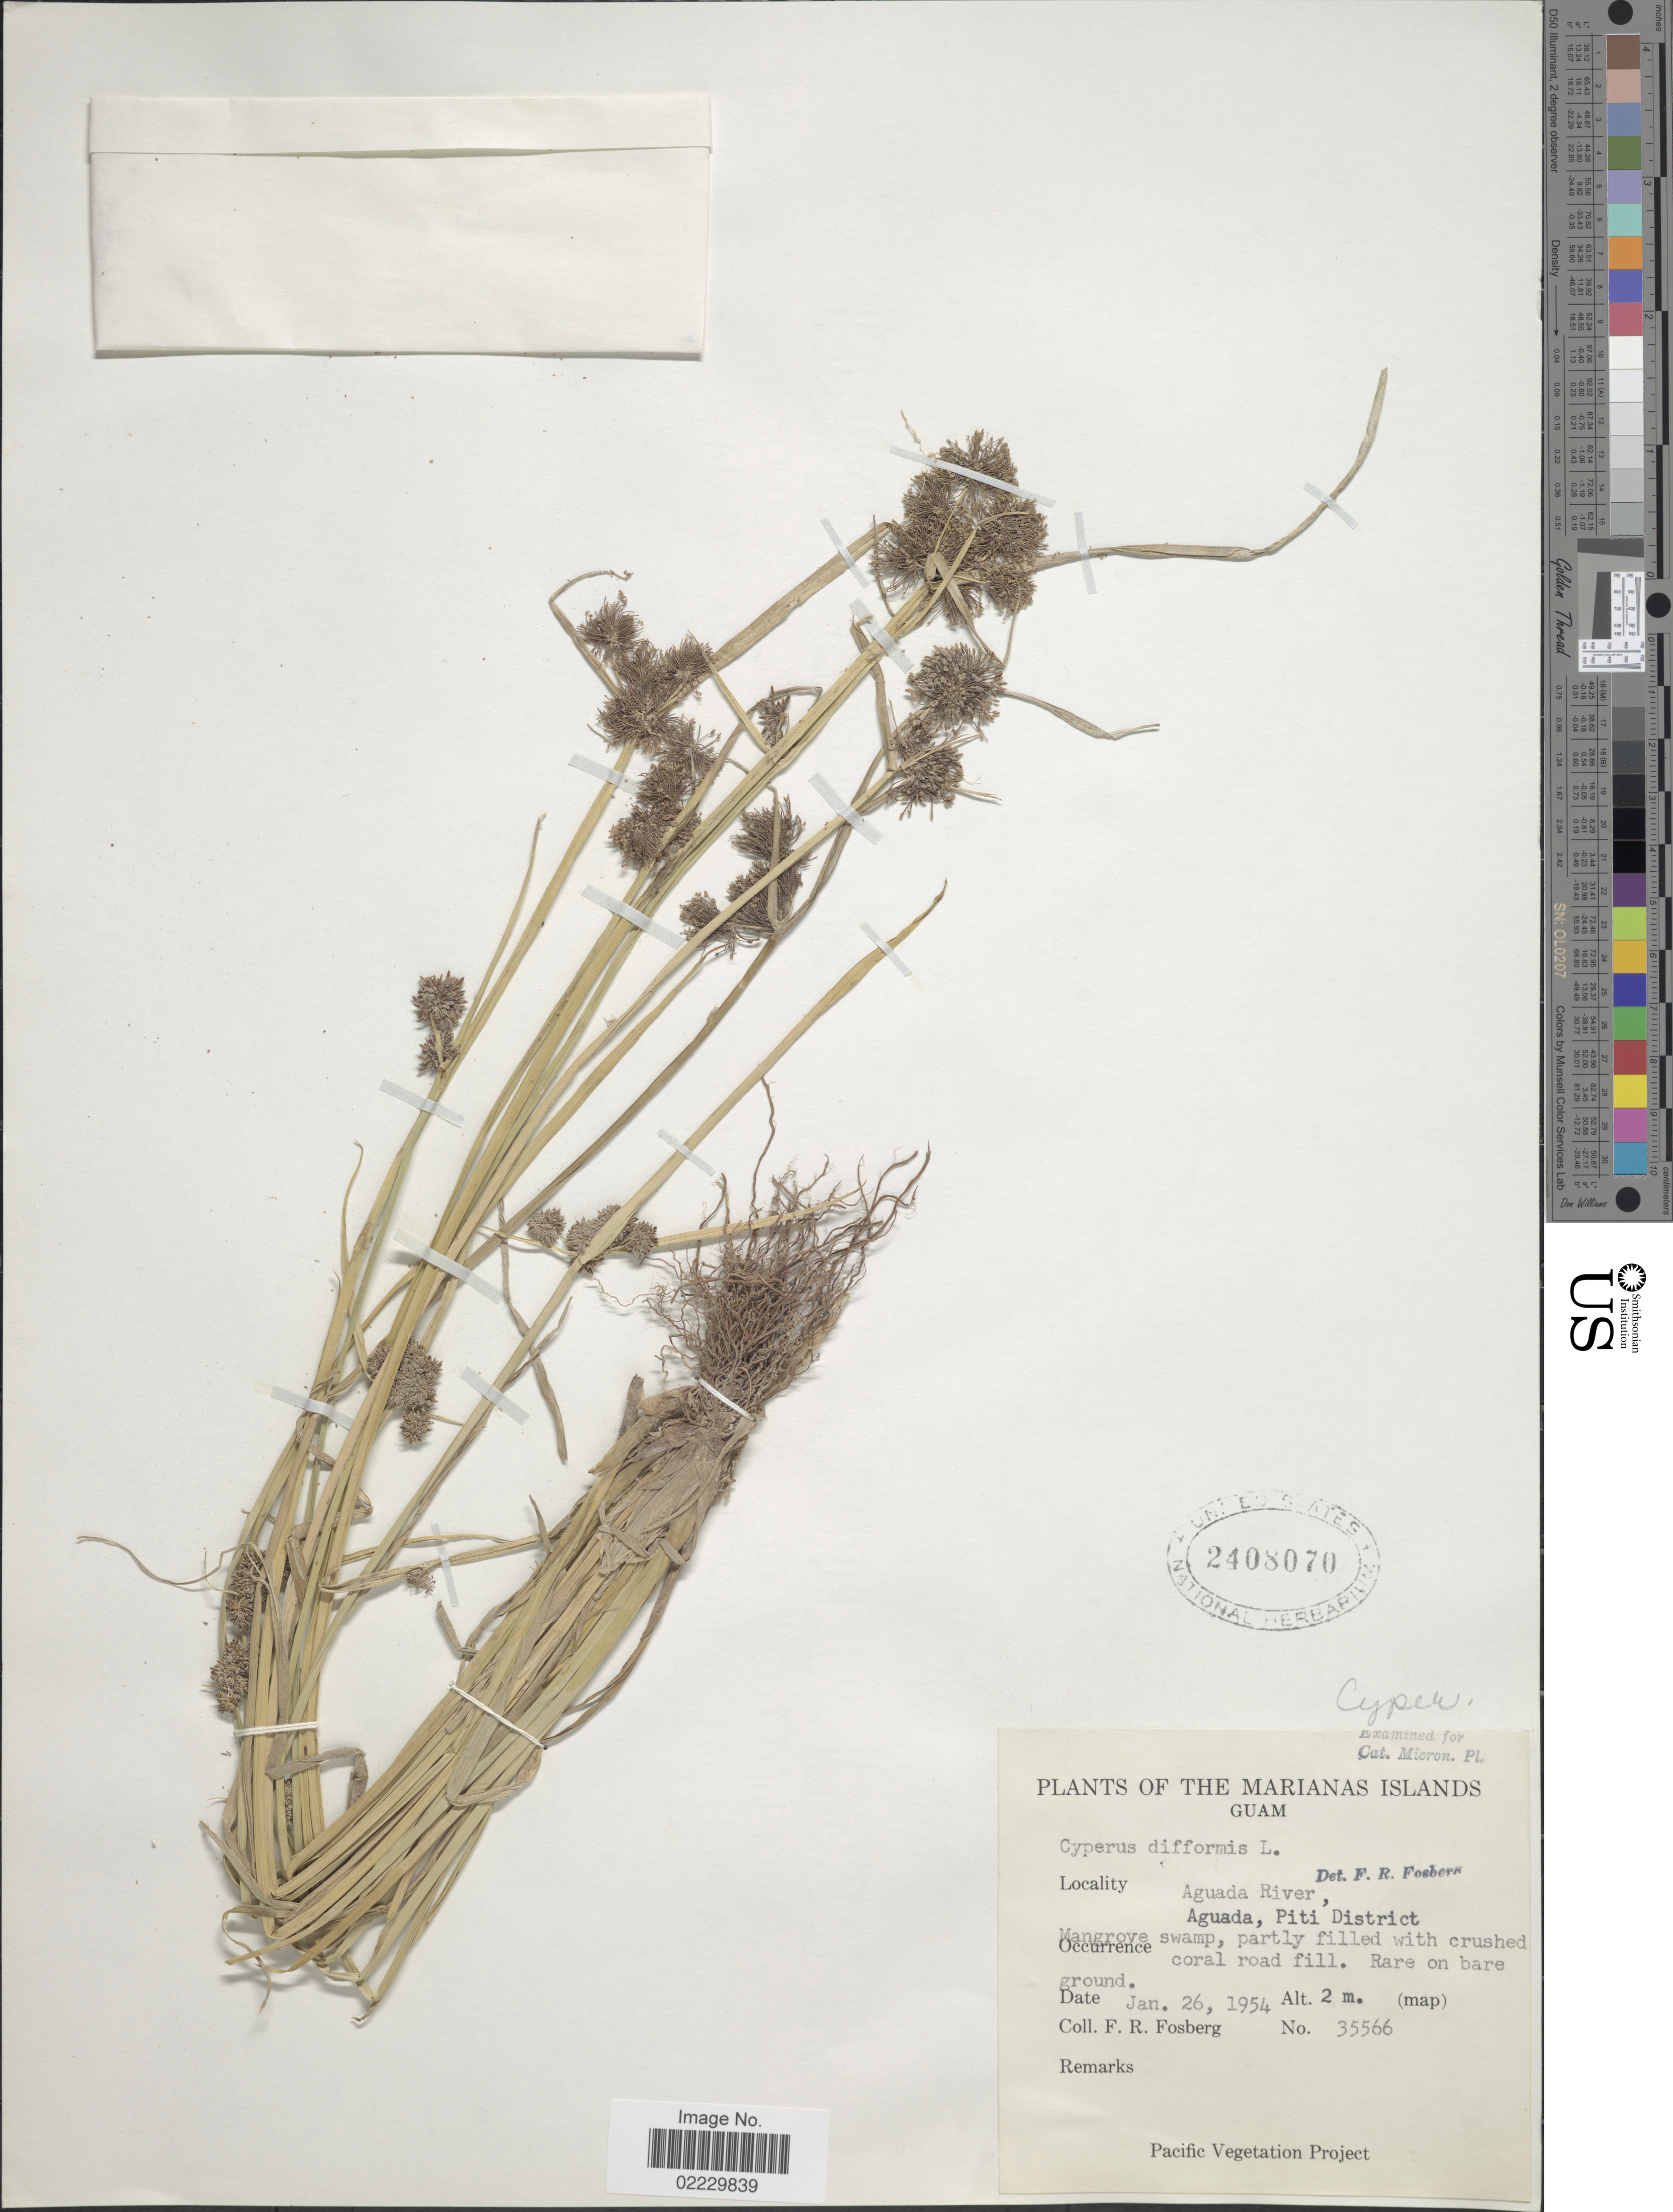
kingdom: Plantae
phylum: Tracheophyta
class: Liliopsida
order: Poales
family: Cyperaceae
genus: Cyperus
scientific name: Cyperus difformis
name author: L.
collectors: F. R. Fosberg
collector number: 35566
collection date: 1954-01-26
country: Northern Mariana Islands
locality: Marianas Islands. Guam. Aguada River, Aguada, Piti District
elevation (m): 2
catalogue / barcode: US 2408070